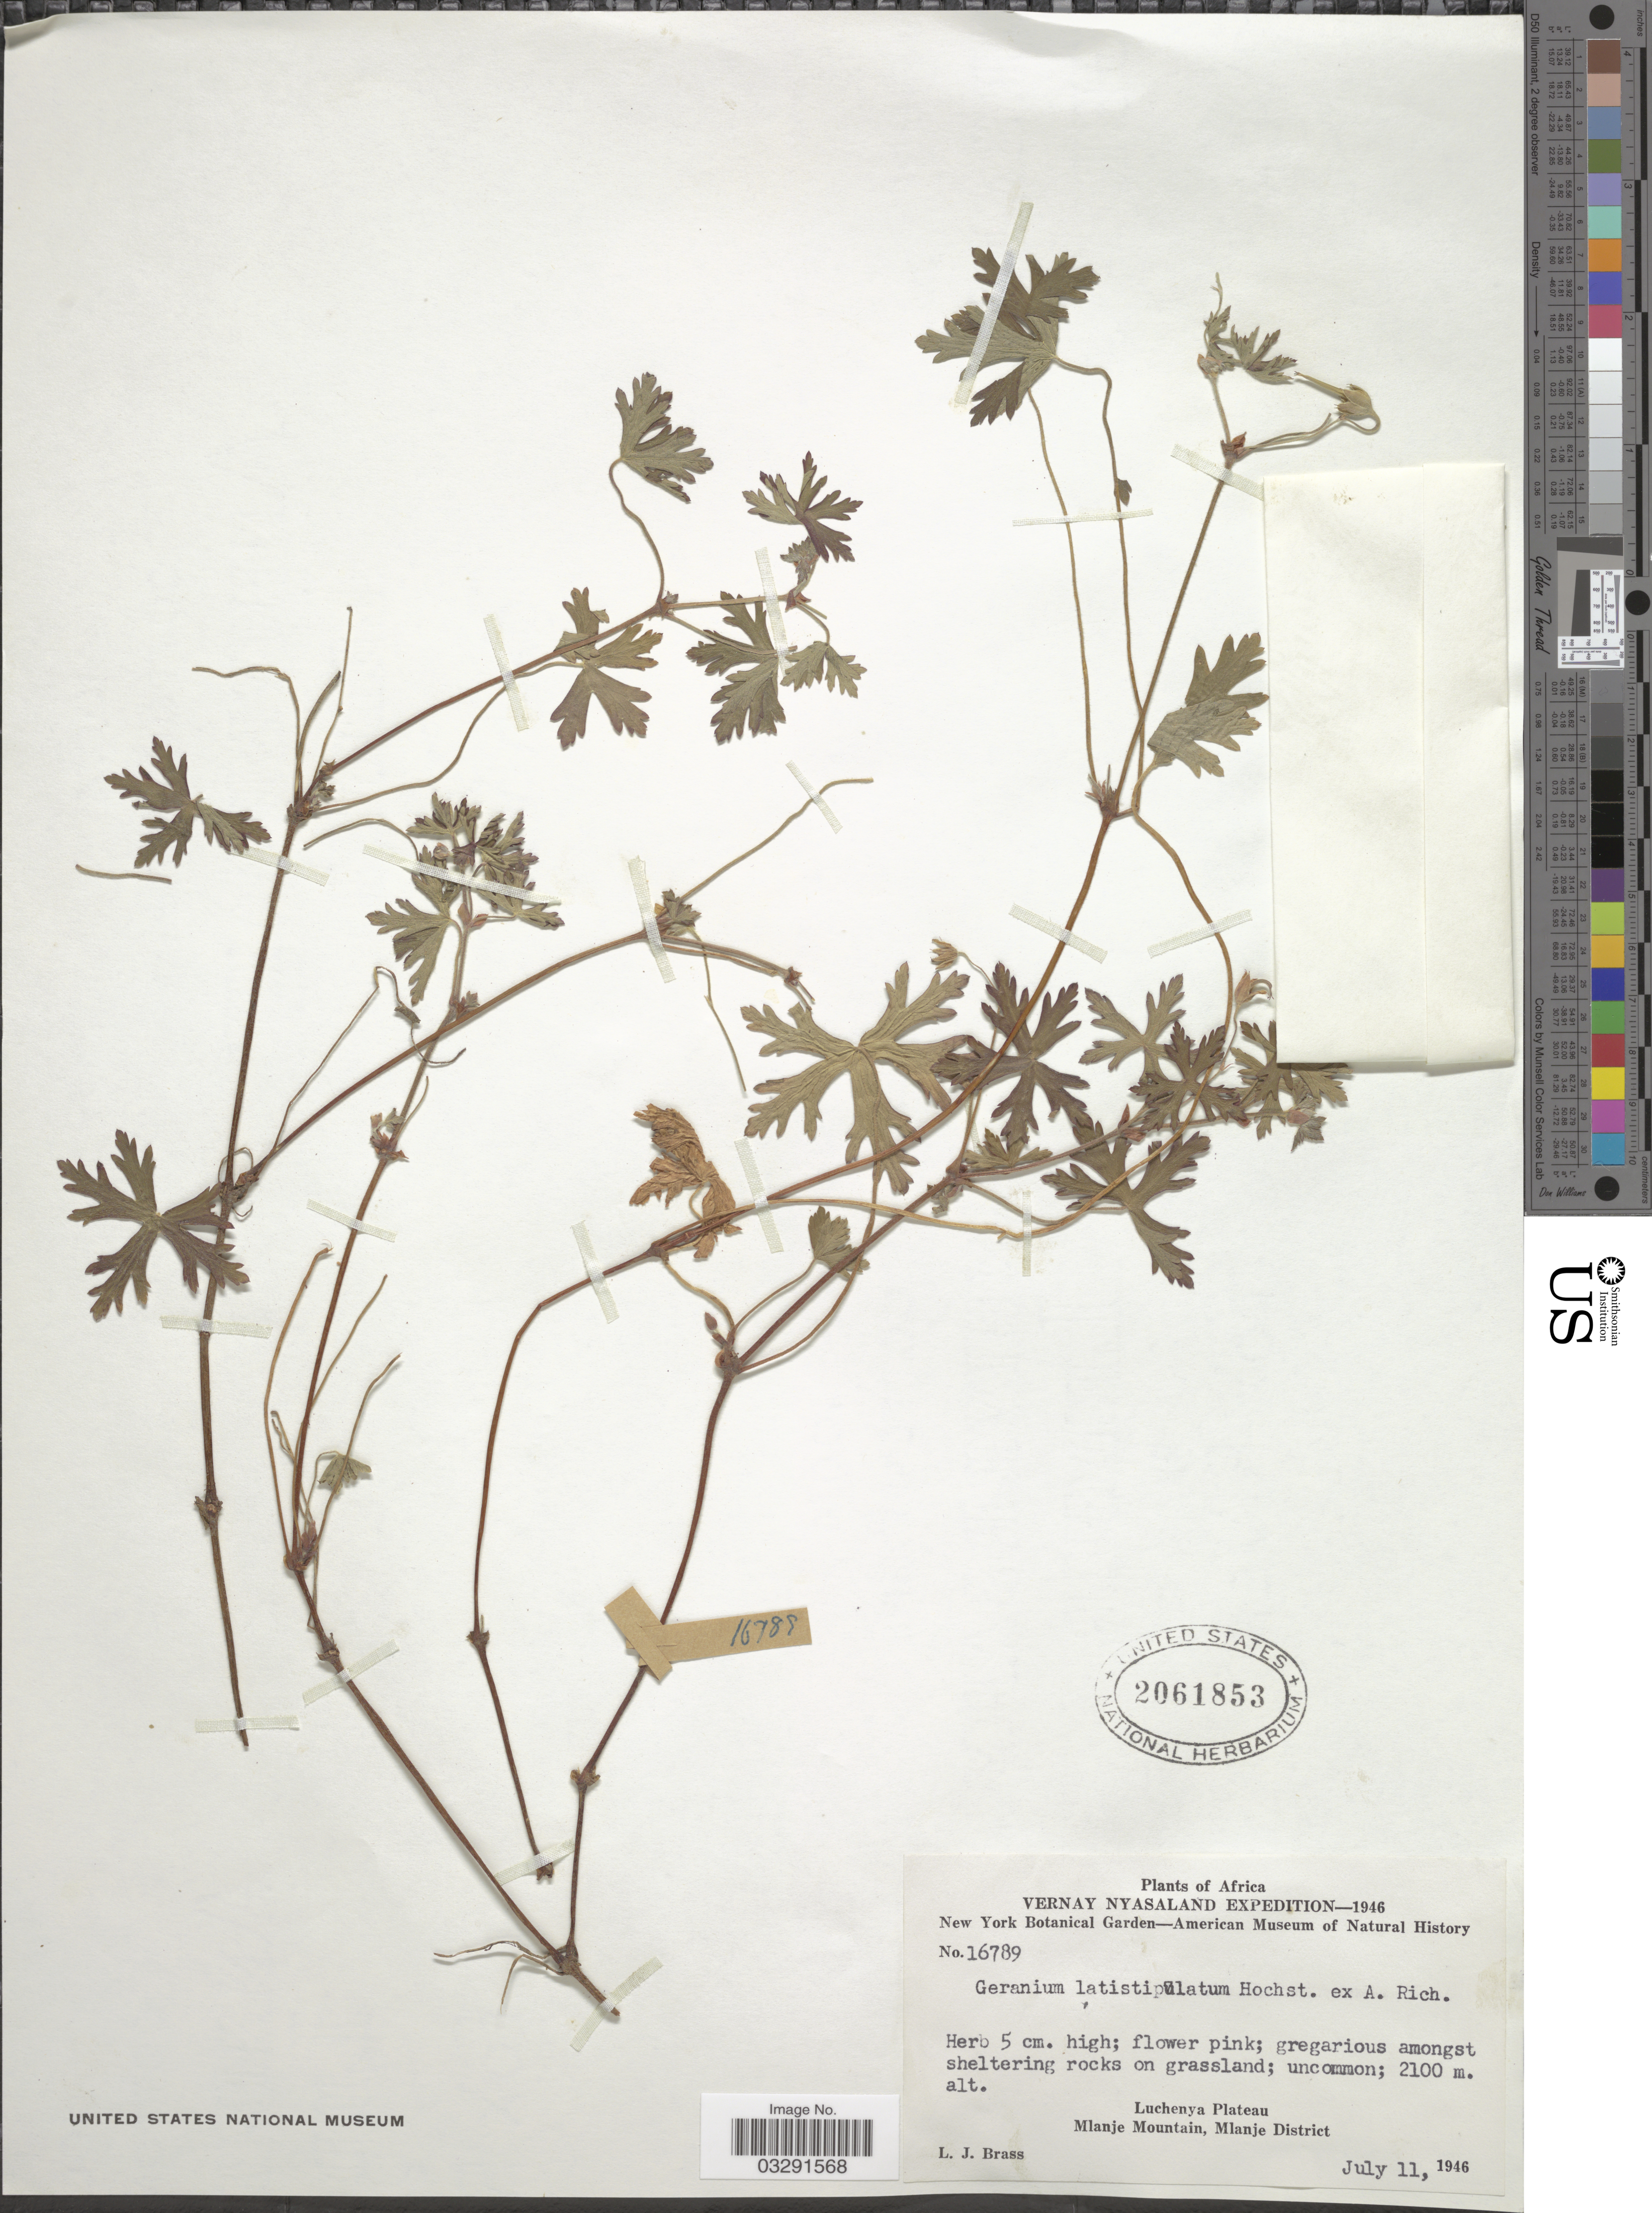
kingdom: Plantae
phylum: Tracheophyta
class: Magnoliopsida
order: Geraniales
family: Geraniaceae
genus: Geranium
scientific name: Geranium arabicum subsp. latistipulatum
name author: (A. Rich.) Kokwaro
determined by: Aedo, C.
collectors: L. J. Brass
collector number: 16789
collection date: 1946-07-11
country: Malawi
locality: Vernay Nyasaland. Luchenya Plateau. Mlanje Mountain, Mlanje District.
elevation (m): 2100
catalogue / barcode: US 2061853